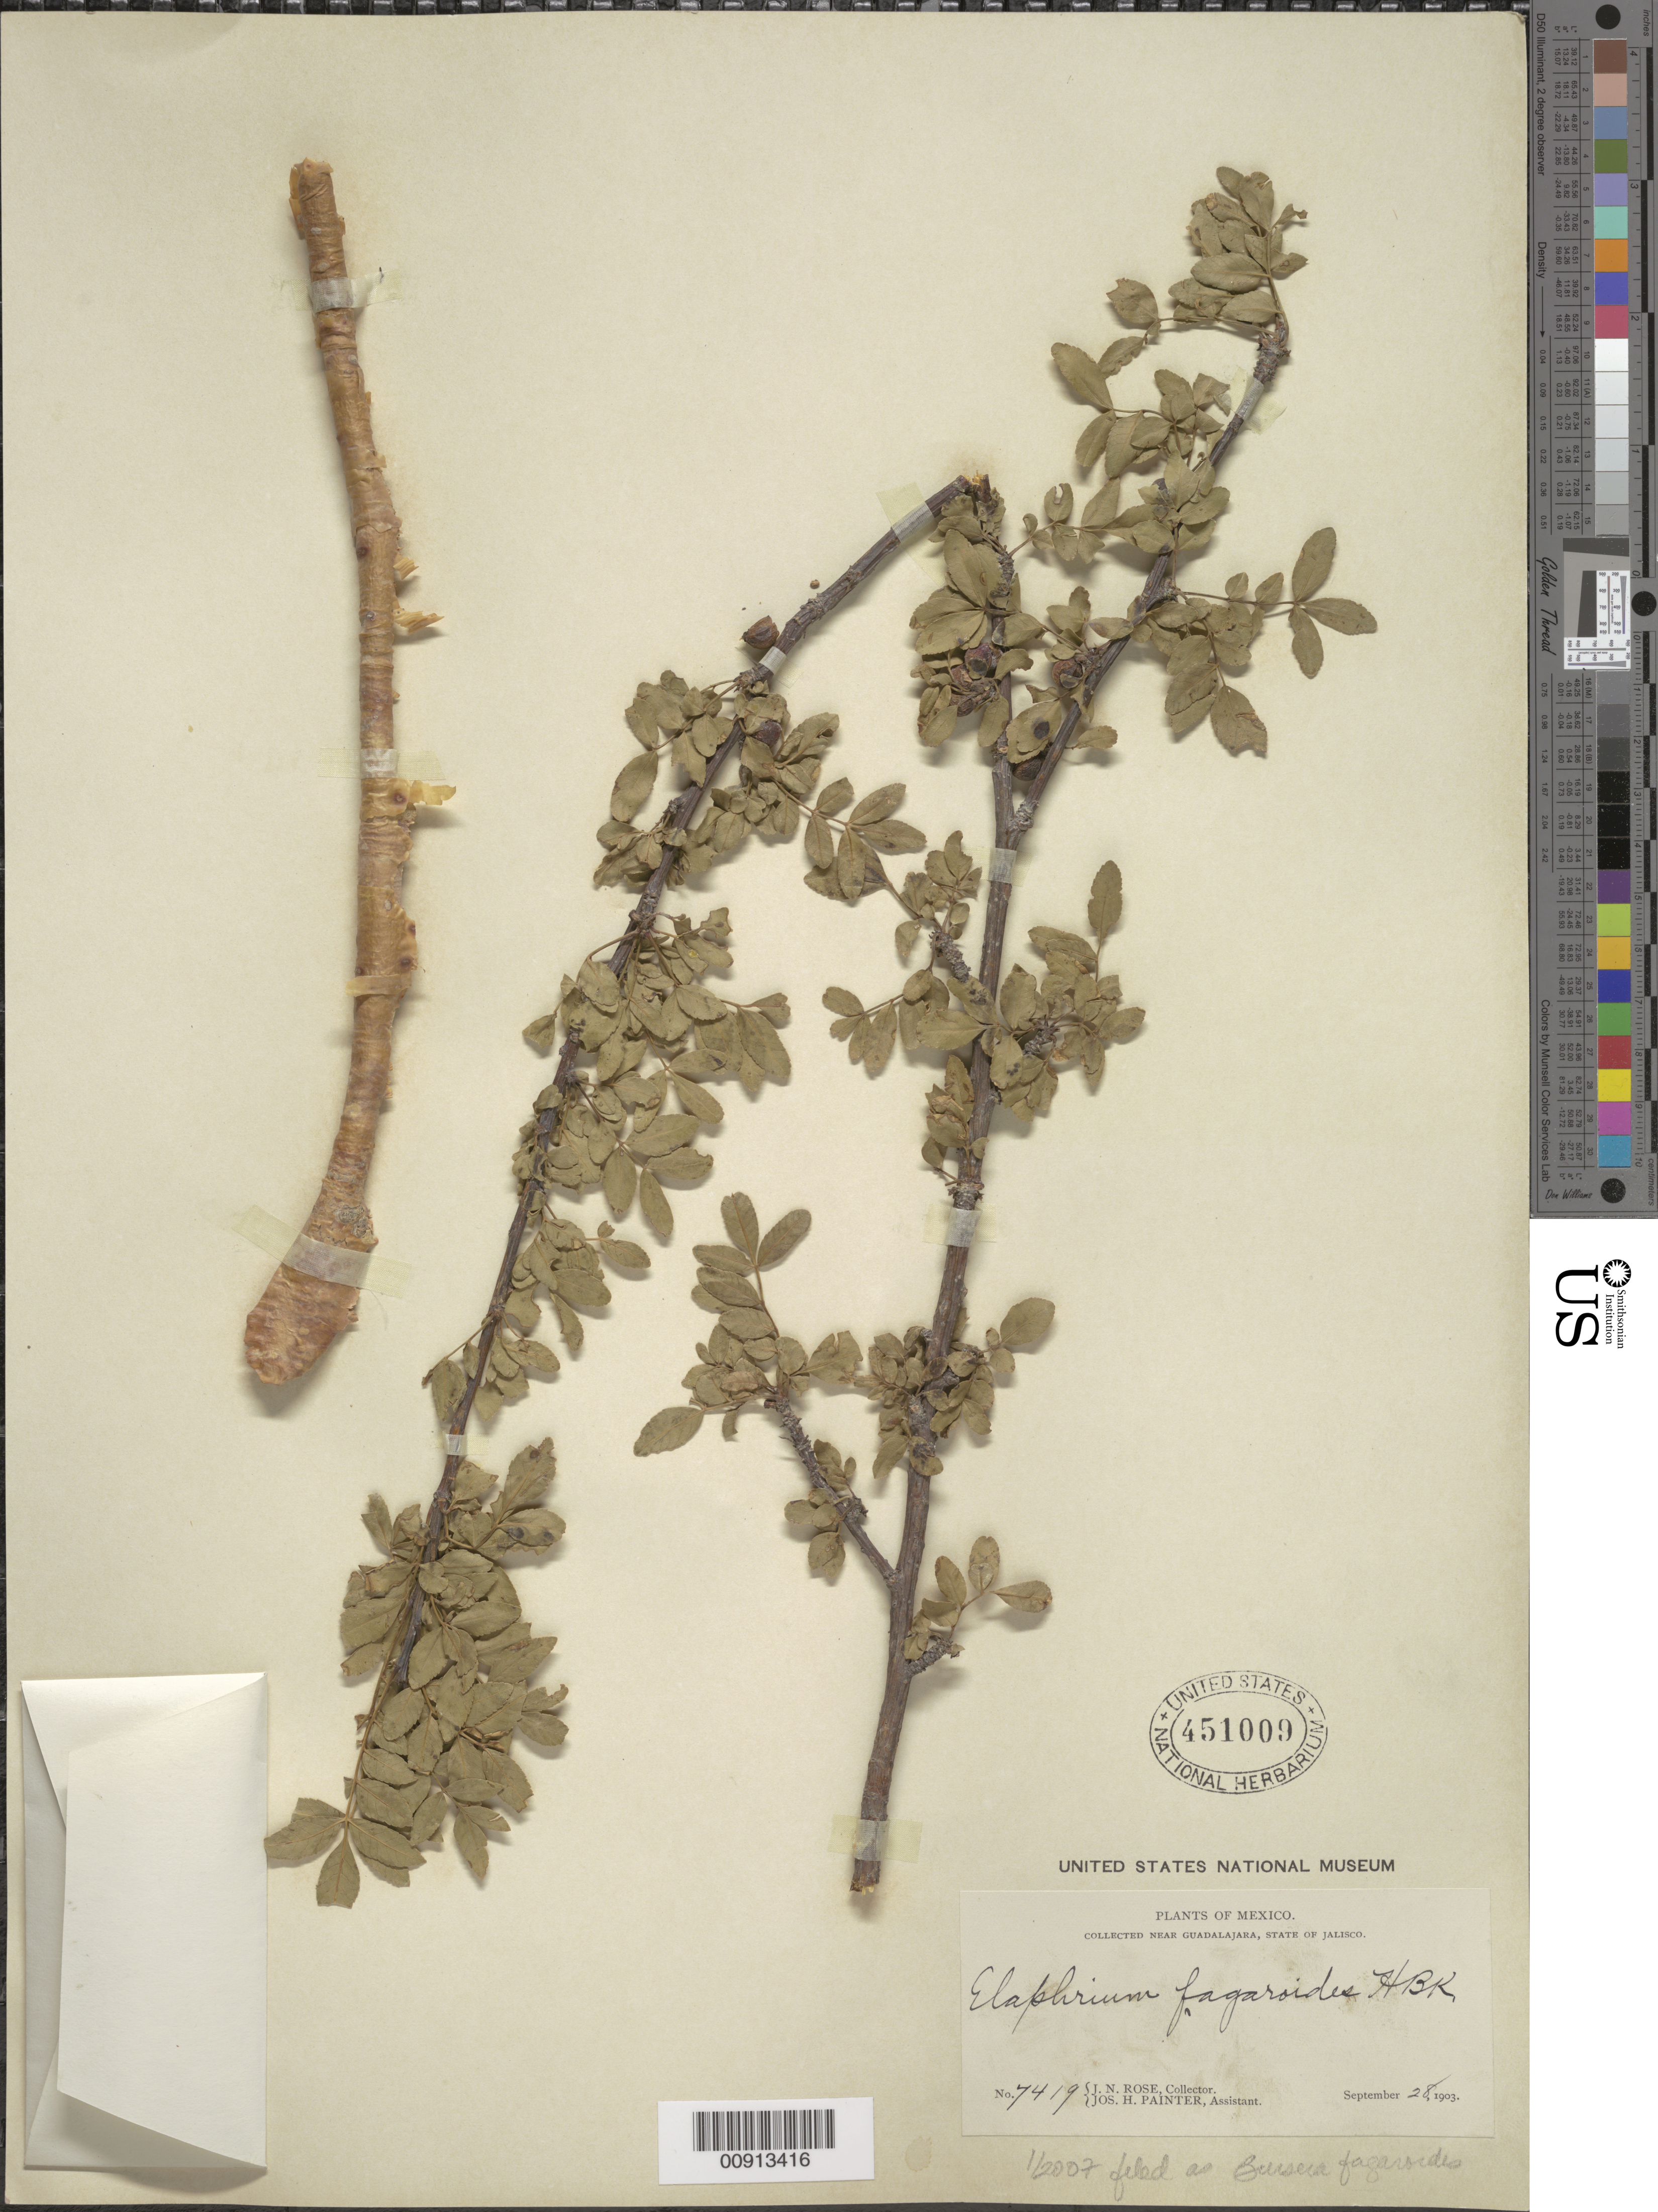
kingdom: Plantae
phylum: Tracheophyta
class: Magnoliopsida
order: Sapindales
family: Burseraceae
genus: Bursera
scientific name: Bursera inaguensis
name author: Britton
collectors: J. N. Rose & J. H. Painter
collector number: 7419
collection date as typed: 28 Sep 1903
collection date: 1903-09-28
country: Mexico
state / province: Jalisco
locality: Near Guadalajara, State of Jalisco.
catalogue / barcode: US 451009